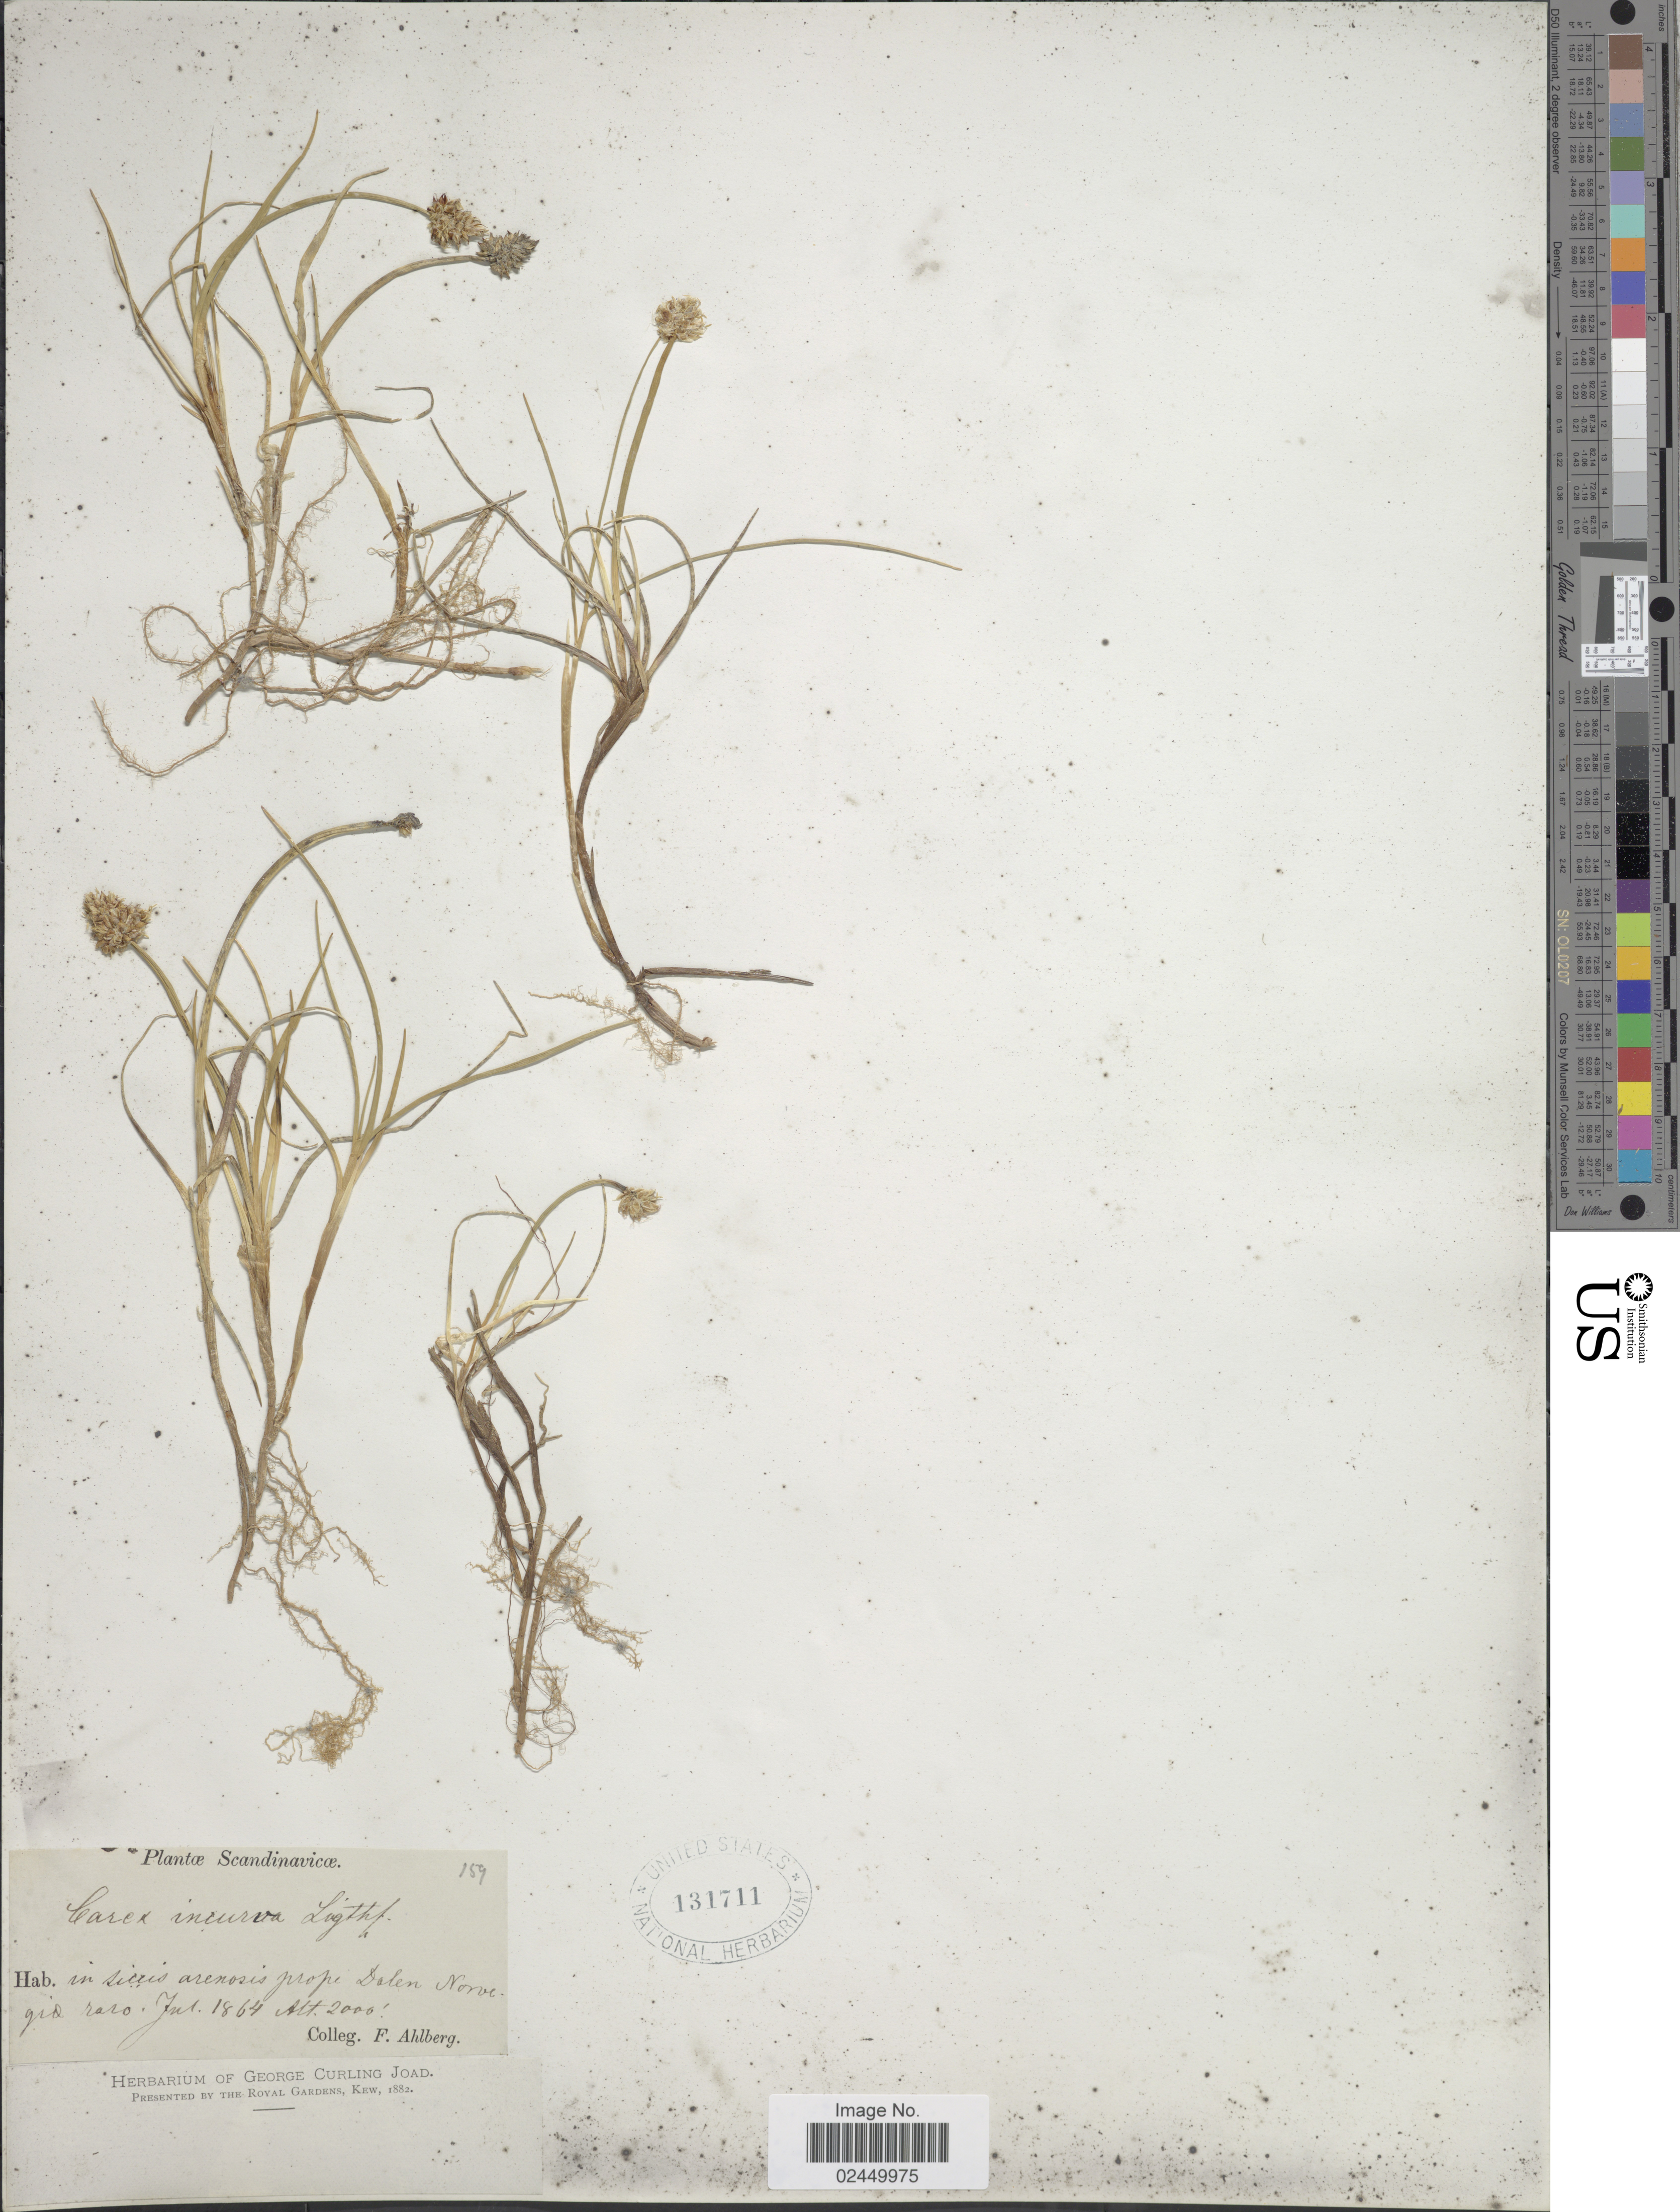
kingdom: Plantae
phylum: Tracheophyta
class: Liliopsida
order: Poales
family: Cyperaceae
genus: Carex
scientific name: Carex maritima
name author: Gunnerus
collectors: F. Ahlberg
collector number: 159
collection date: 1864-07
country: Norway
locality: Scandinavicae, in siccis arenosis prope Dalen Norvegia raro. [Scandinavia, in dry sandy places near Dalen, Norway, rare.]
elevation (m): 610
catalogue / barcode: US 131711